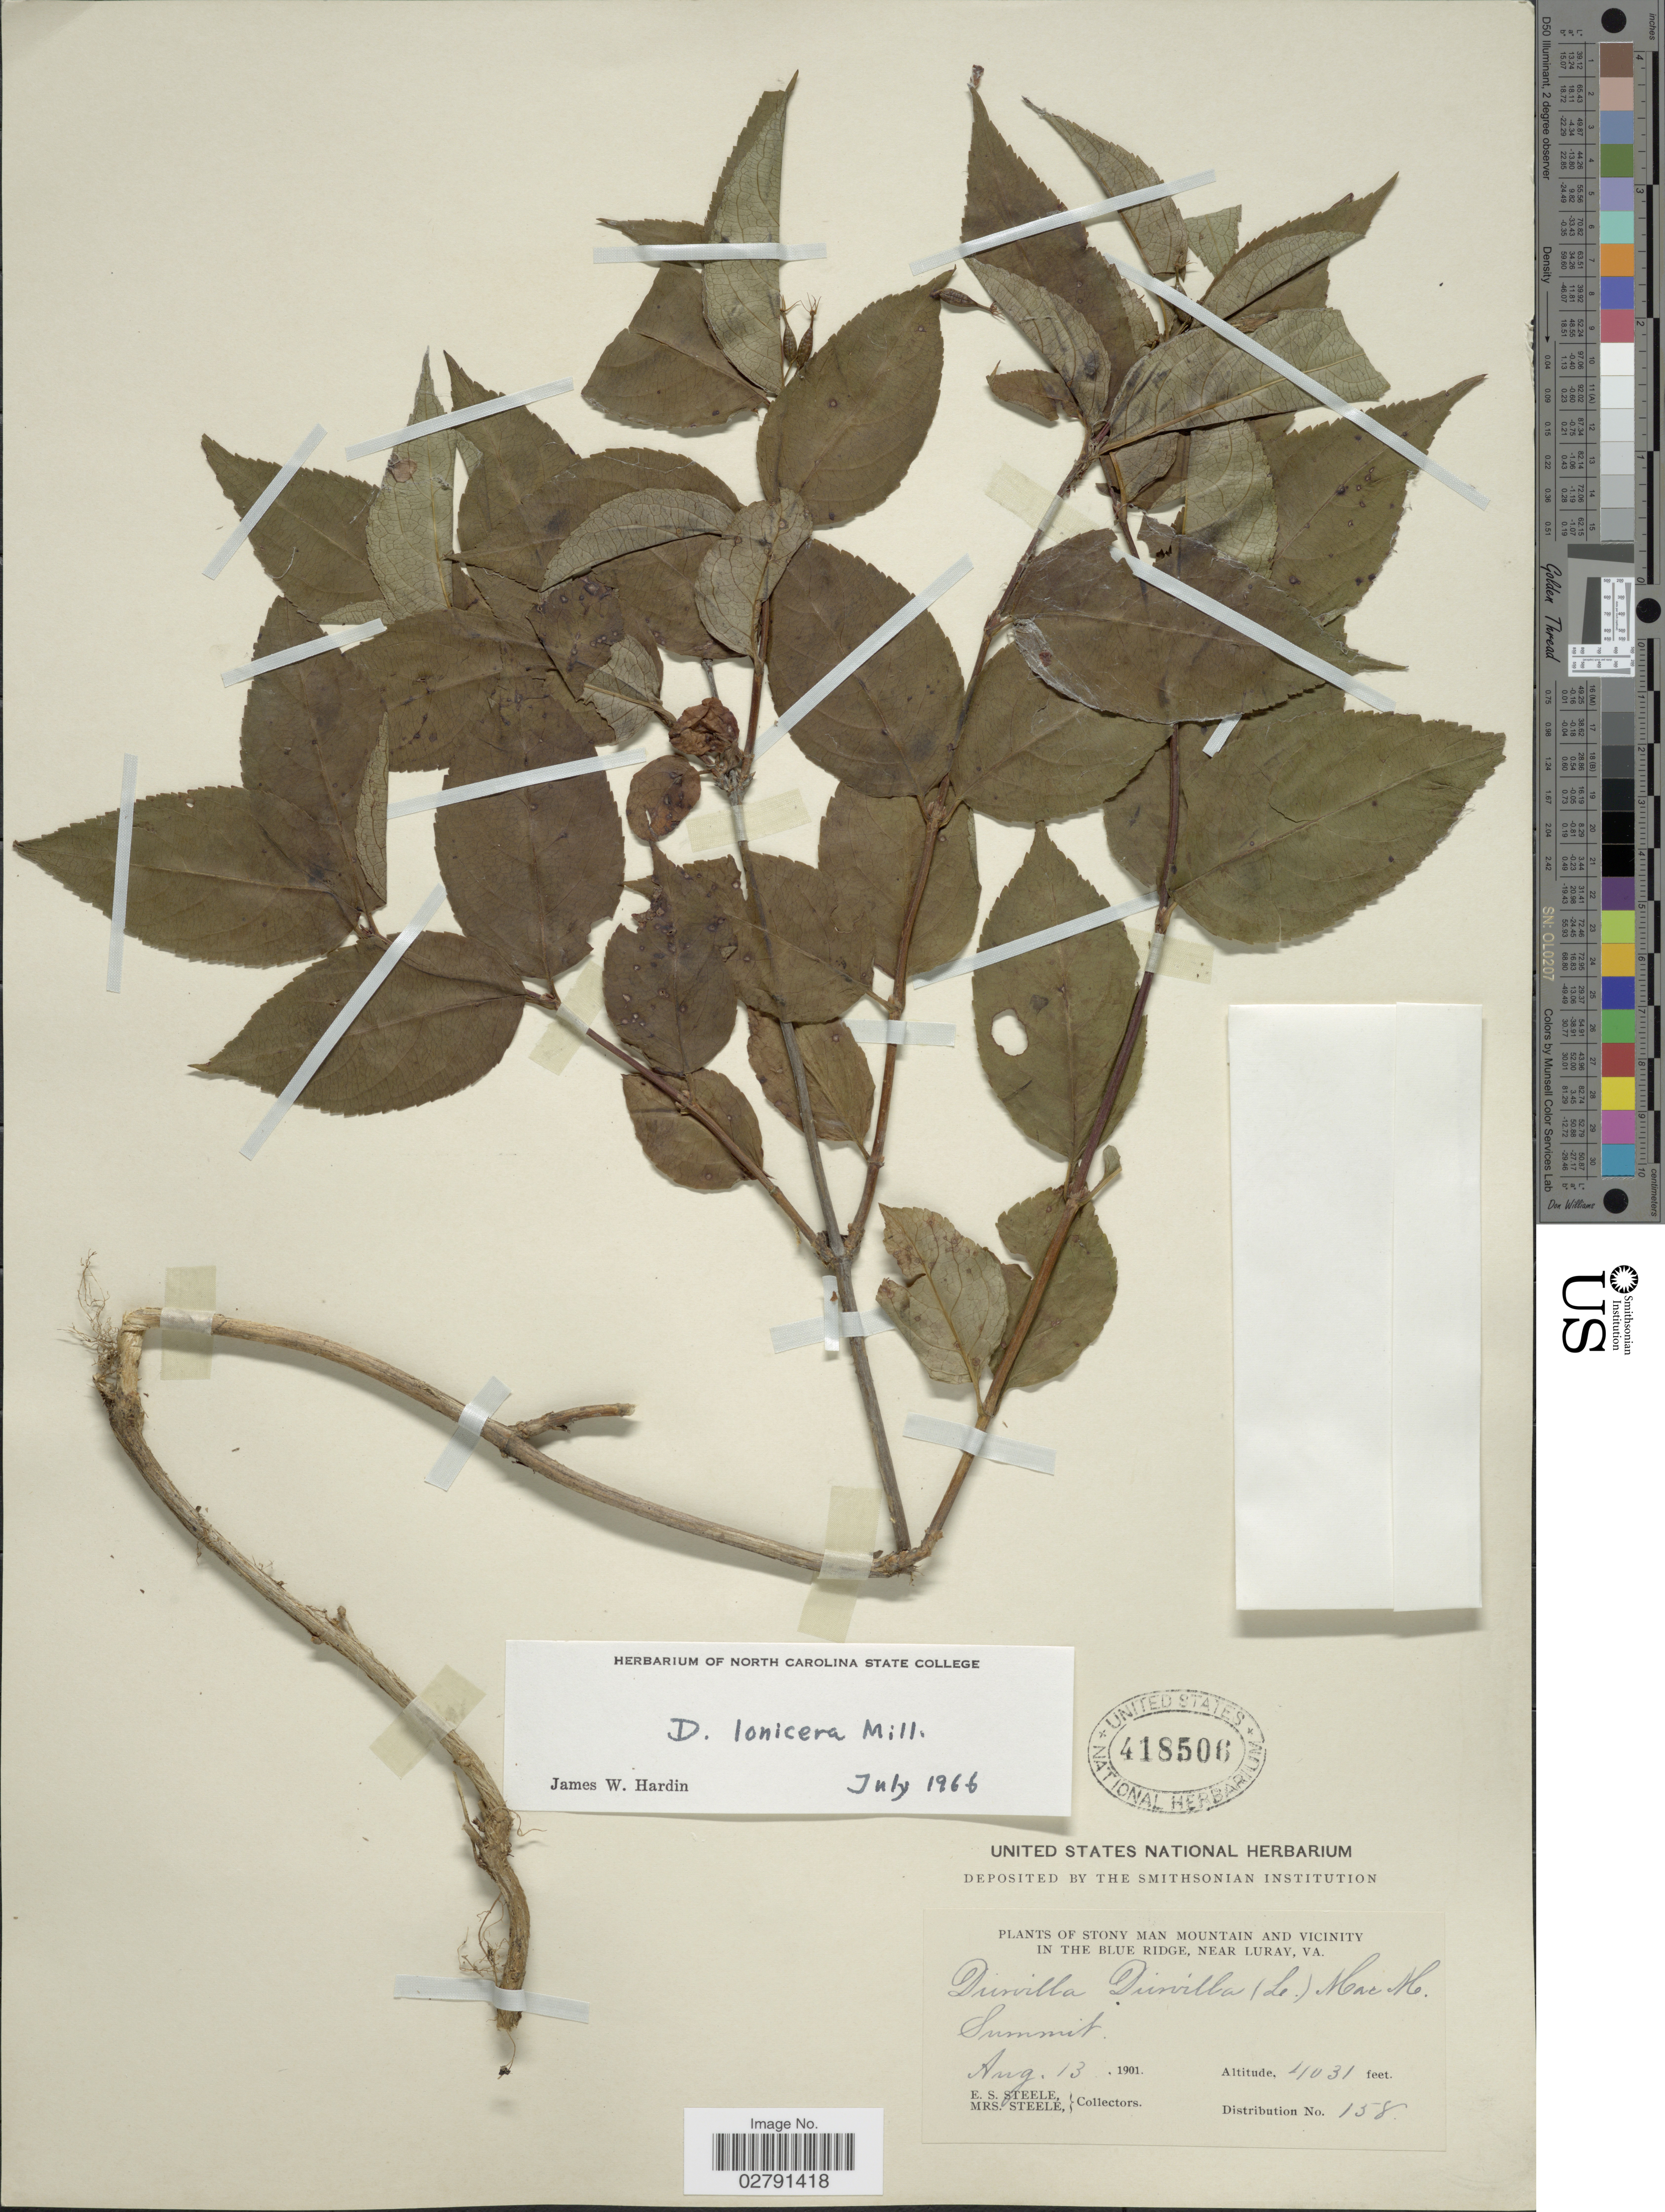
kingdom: Plantae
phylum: Tracheophyta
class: Magnoliopsida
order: Dipsacales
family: Caprifoliaceae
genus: Diervilla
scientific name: Diervilla lonicera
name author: Mill.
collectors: E. Steele & Mrs. E. S. Steele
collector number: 158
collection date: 1901-08-13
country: United States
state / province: Virginia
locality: Stony Man Mountain and vicinity in the Blue Ridge, near Luray, Va., Summit.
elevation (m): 1229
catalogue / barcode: US 418506